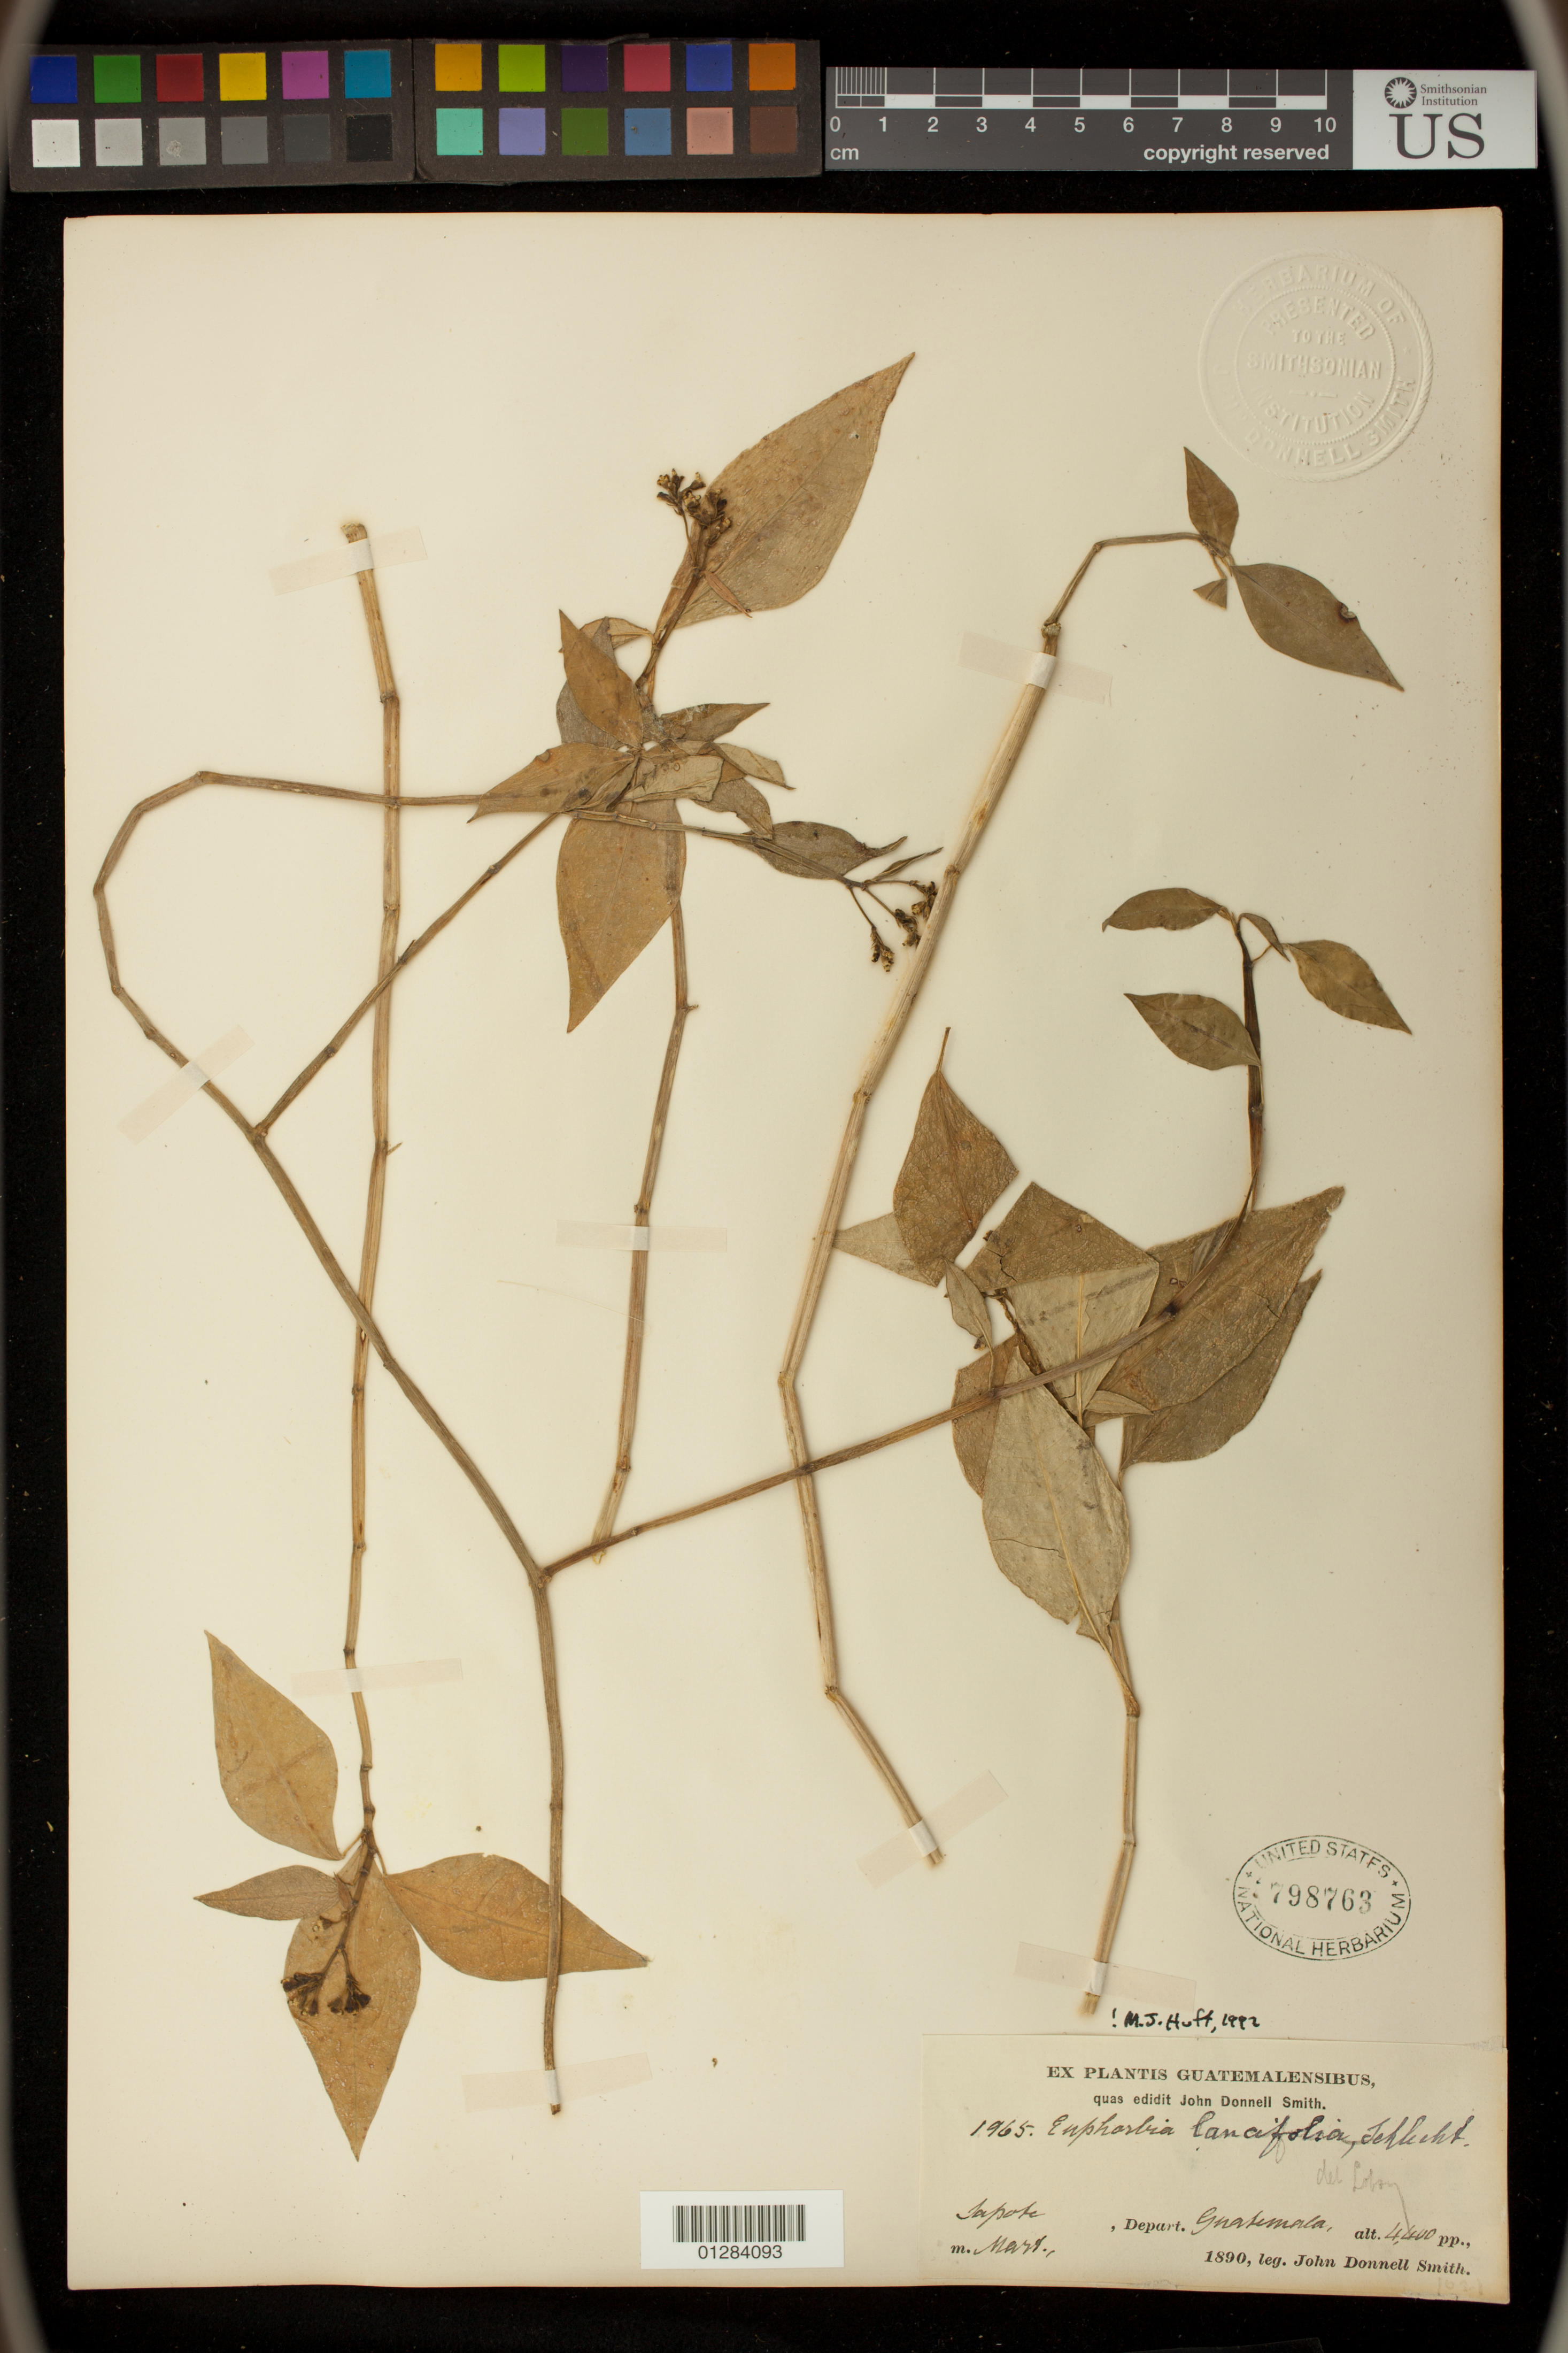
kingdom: Plantae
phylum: Tracheophyta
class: Magnoliopsida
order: Malpighiales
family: Euphorbiaceae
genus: Euphorbia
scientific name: Euphorbia lancifolia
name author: Schltdl.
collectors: J. Smith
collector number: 1965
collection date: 1890-03-01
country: Guatemala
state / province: Guatemala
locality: Tapate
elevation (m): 4600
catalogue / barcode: US 798763